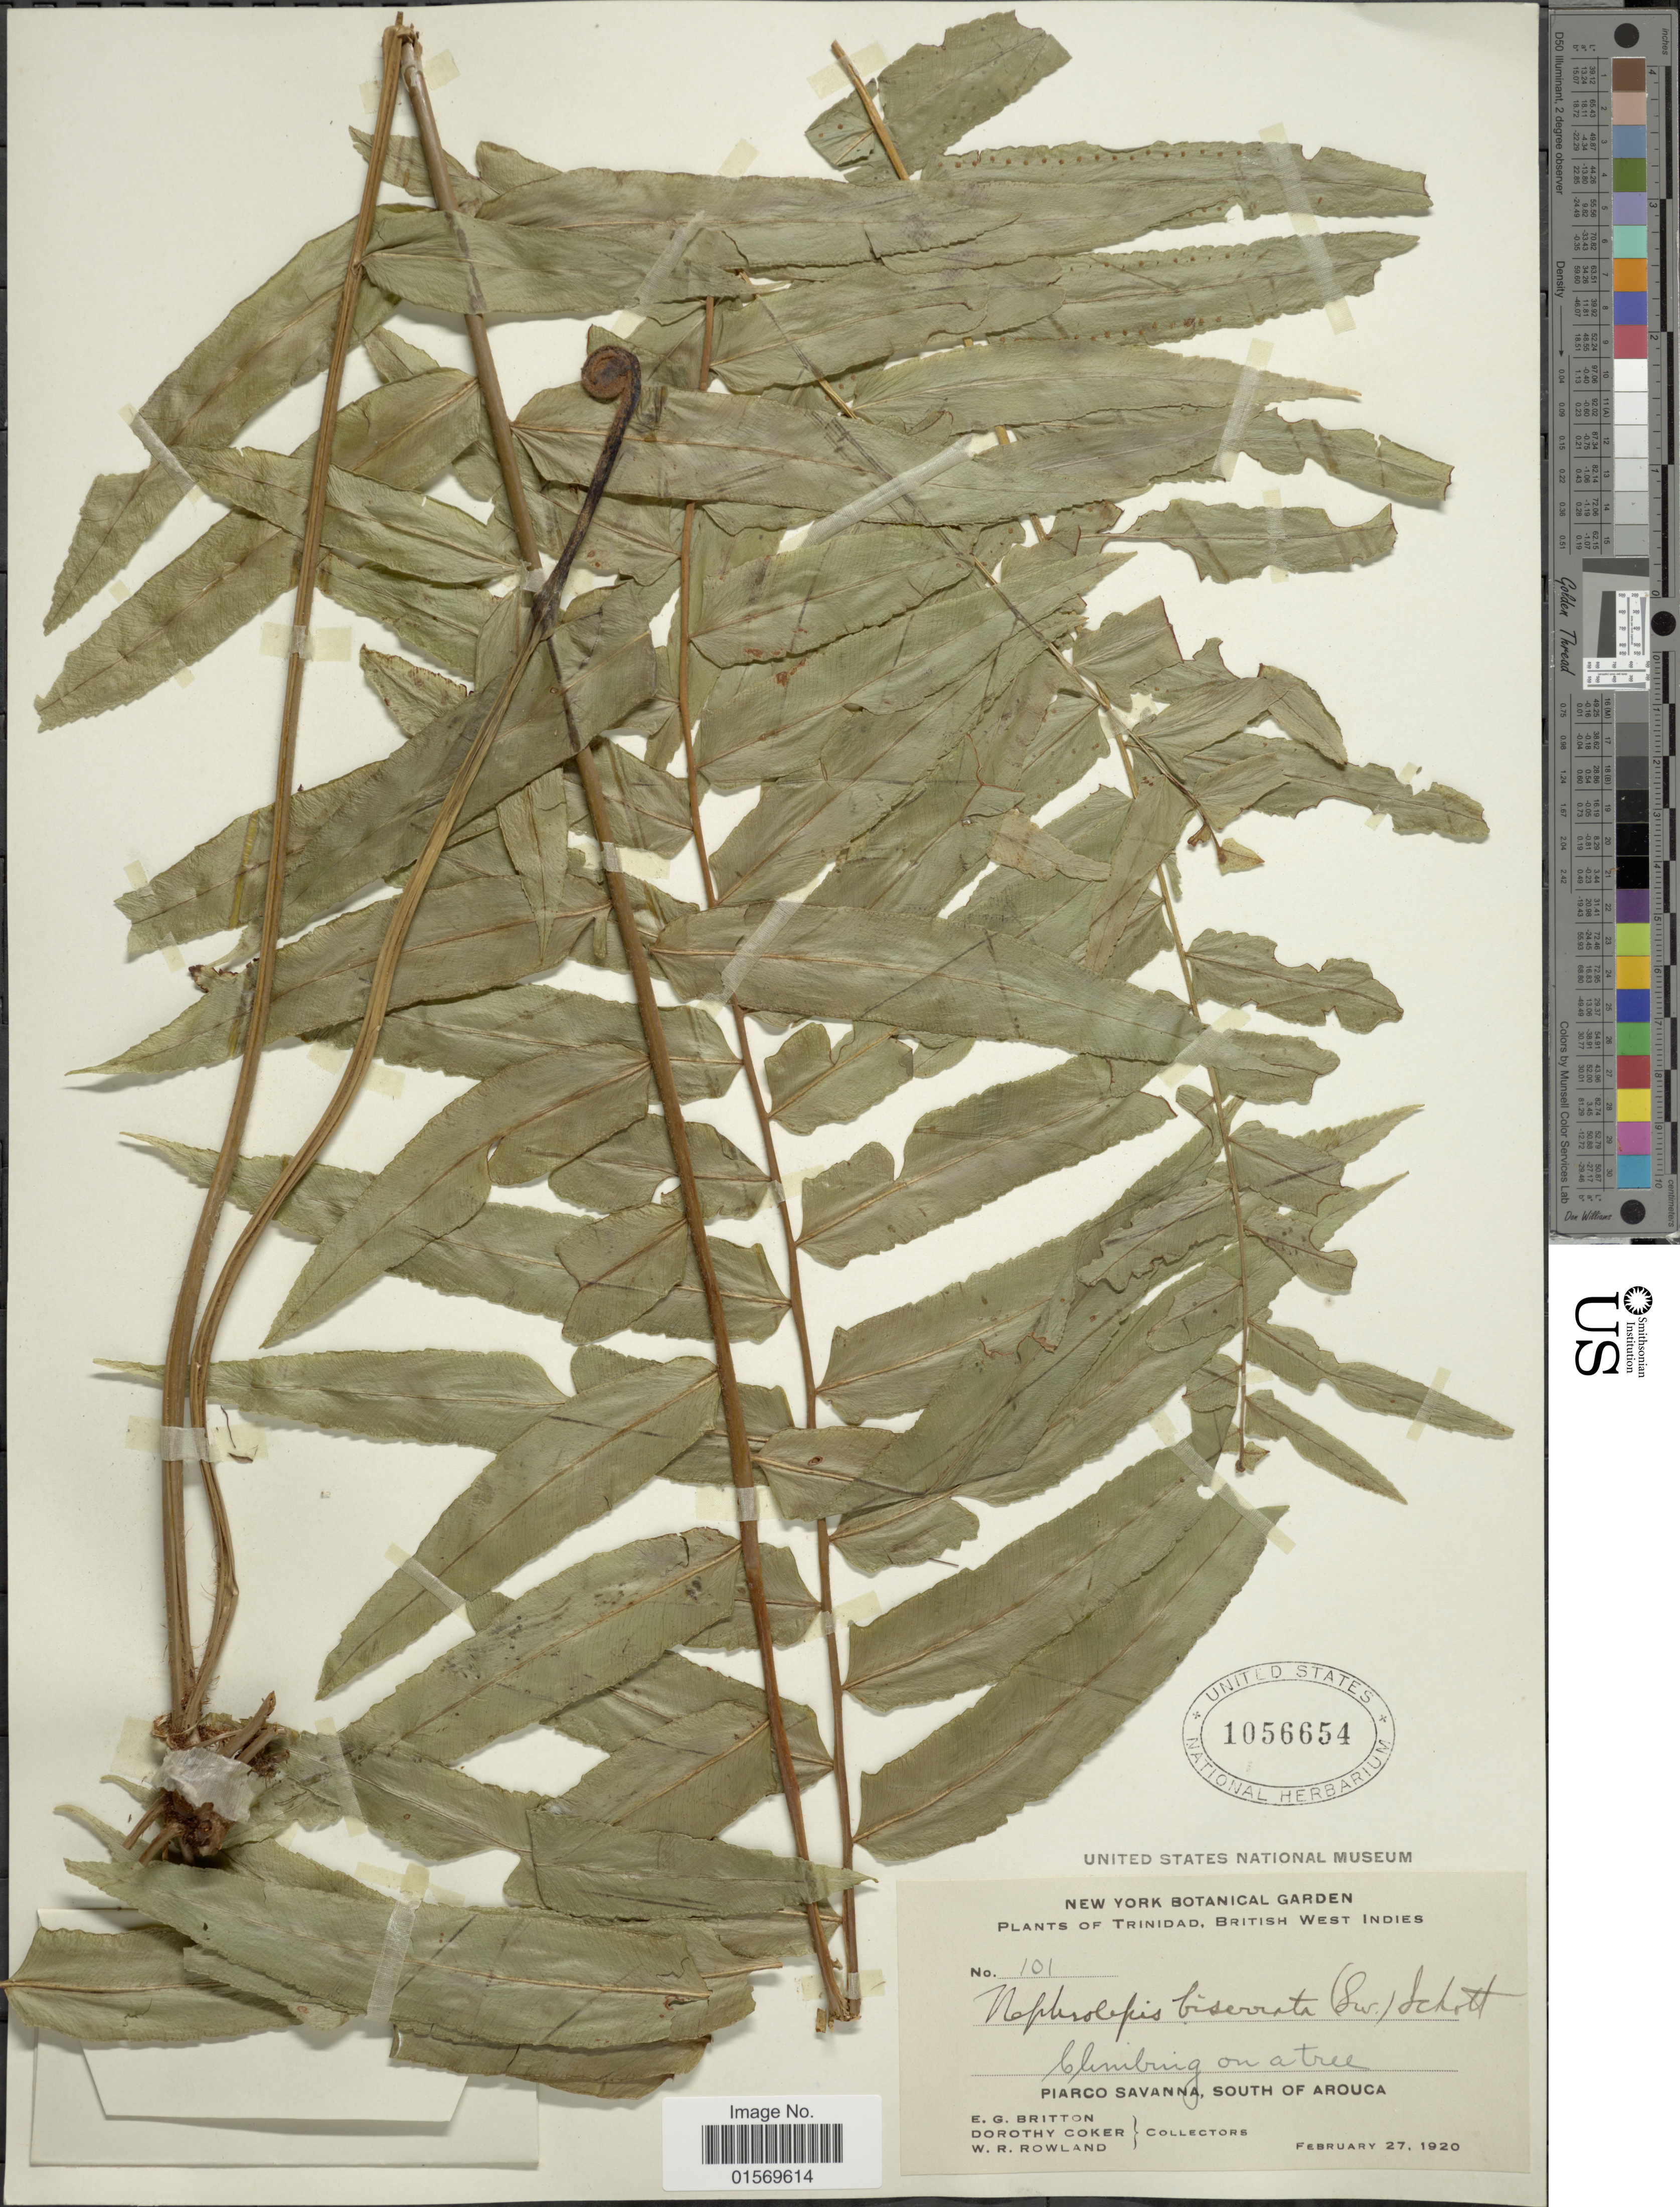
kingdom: Plantae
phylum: Tracheophyta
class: Polypodiopsida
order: Polypodiales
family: Nephrolepidaceae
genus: Nephrolepis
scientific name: Nephrolepis biserrata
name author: (Sw.) Schott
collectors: E. G. Britton, D. Coker & W. Rowland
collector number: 101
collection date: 1920-02-27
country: Trinidad and Tobago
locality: British West Indies, Piarco Savanna, south of Arouca.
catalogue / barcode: US 1056654